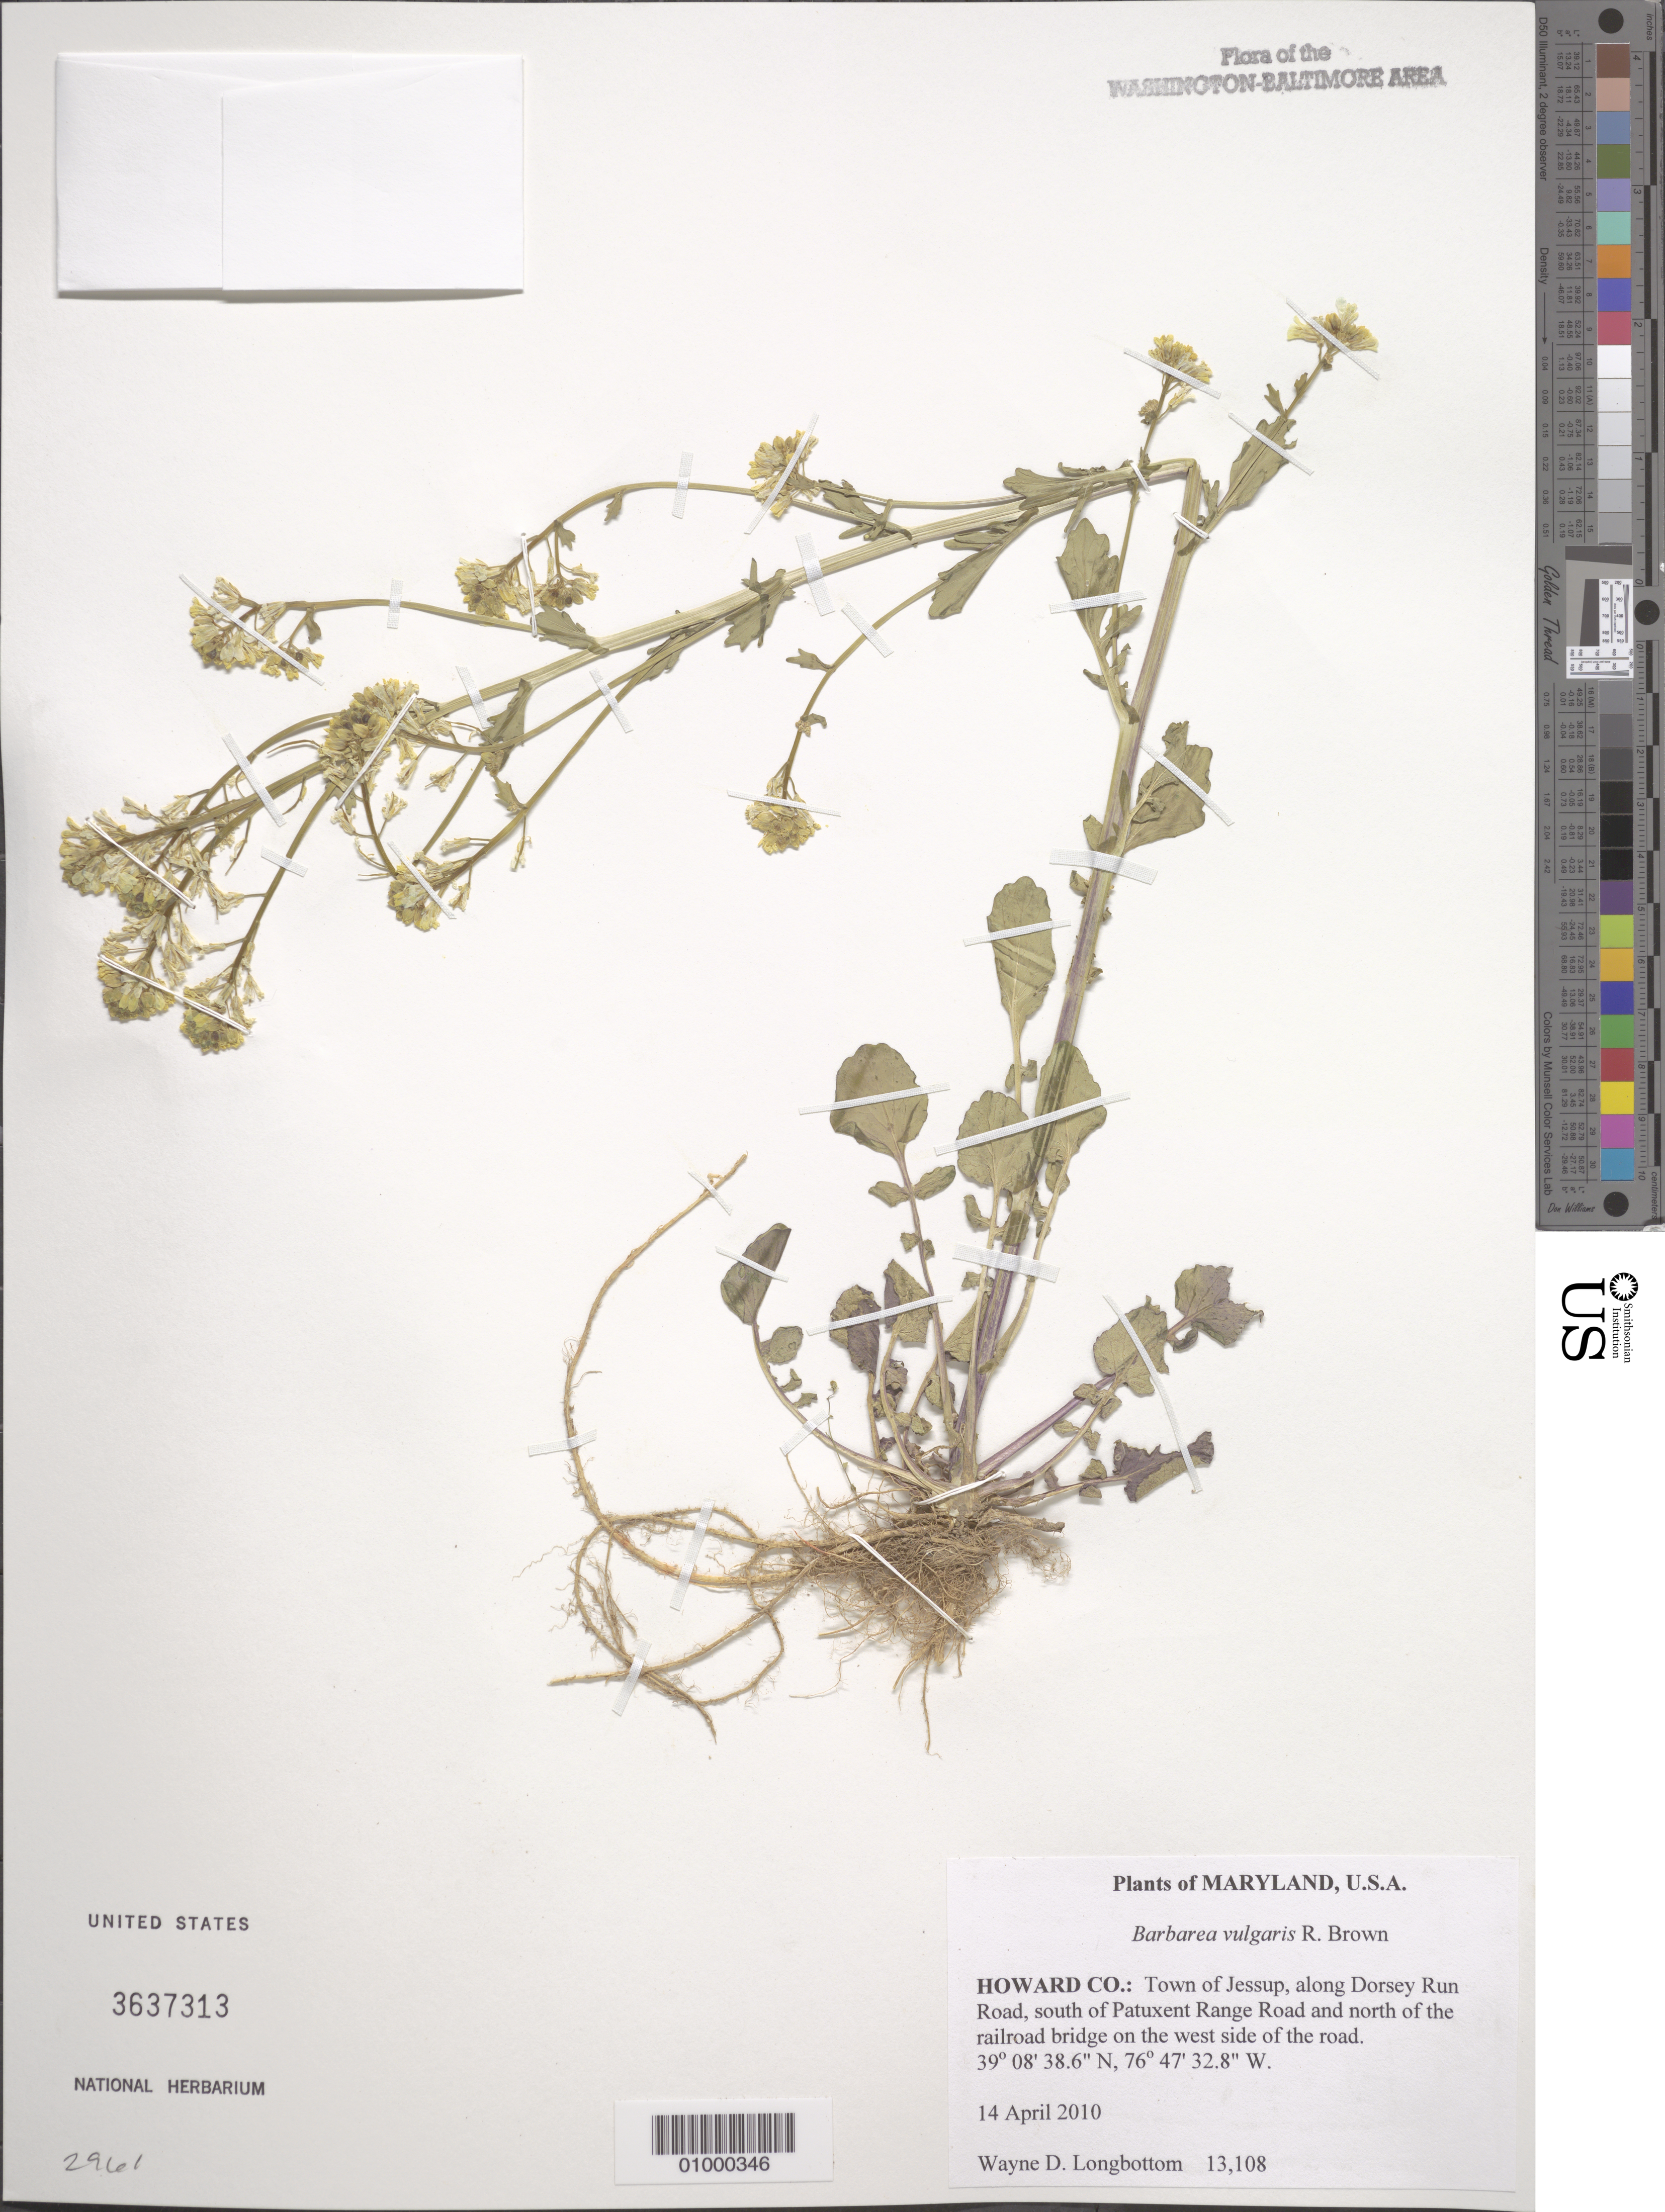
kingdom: Plantae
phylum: Tracheophyta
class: Magnoliopsida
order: Brassicales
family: Brassicaceae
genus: Barbarea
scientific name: Barbarea vulgaris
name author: W.T. Aiton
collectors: W. D. Longbottom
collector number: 13108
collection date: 2010-04-14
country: United States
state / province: Maryland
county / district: Howard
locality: Town of Jessup, along Dorsey Run Road, south of Patuxent Range Road and north of the railroad bridge on the west side of the road.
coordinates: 39 08 38.6 N, 76 47 32.8 W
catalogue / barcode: US 3637313